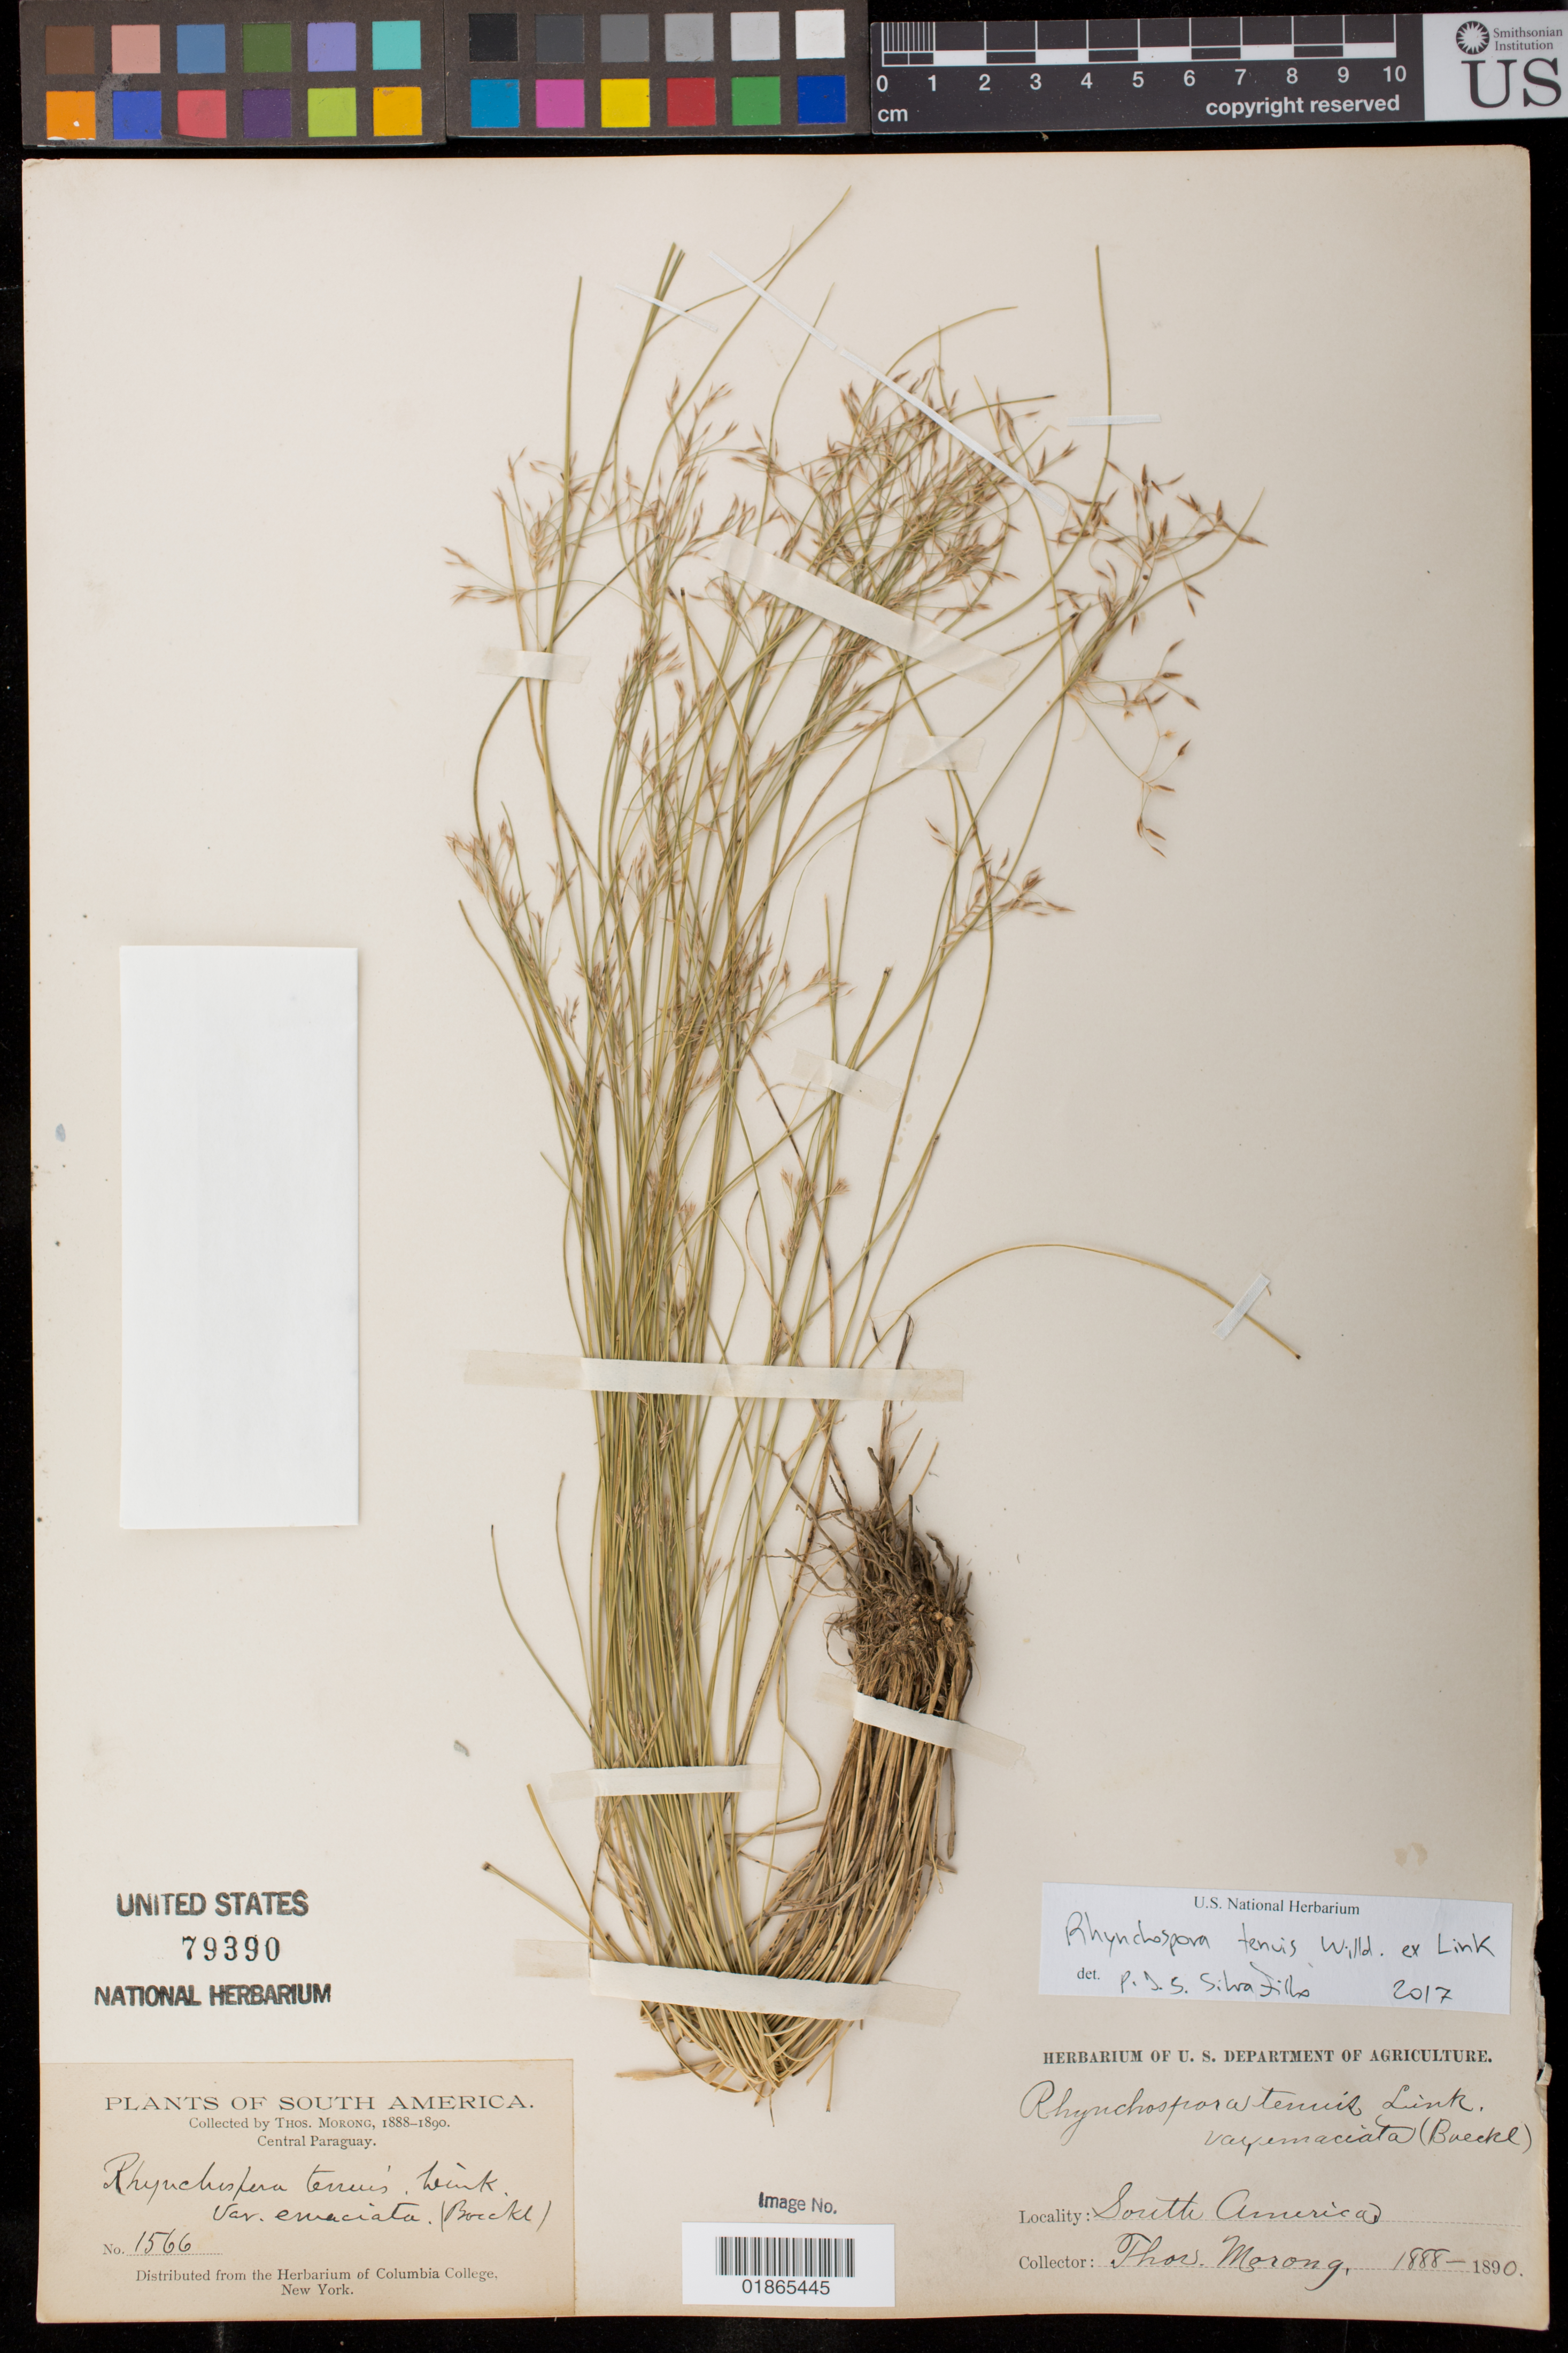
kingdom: Plantae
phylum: Tracheophyta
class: Liliopsida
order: Poales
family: Cyperaceae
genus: Rhynchospora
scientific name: Rhynchospora tenuis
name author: Link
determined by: Filho, P. J. S. Silva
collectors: T. Morong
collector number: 1566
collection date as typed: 1888 to -- --- 1890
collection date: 1888/1890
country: Paraguay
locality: Central Paraguay.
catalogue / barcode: US 79390